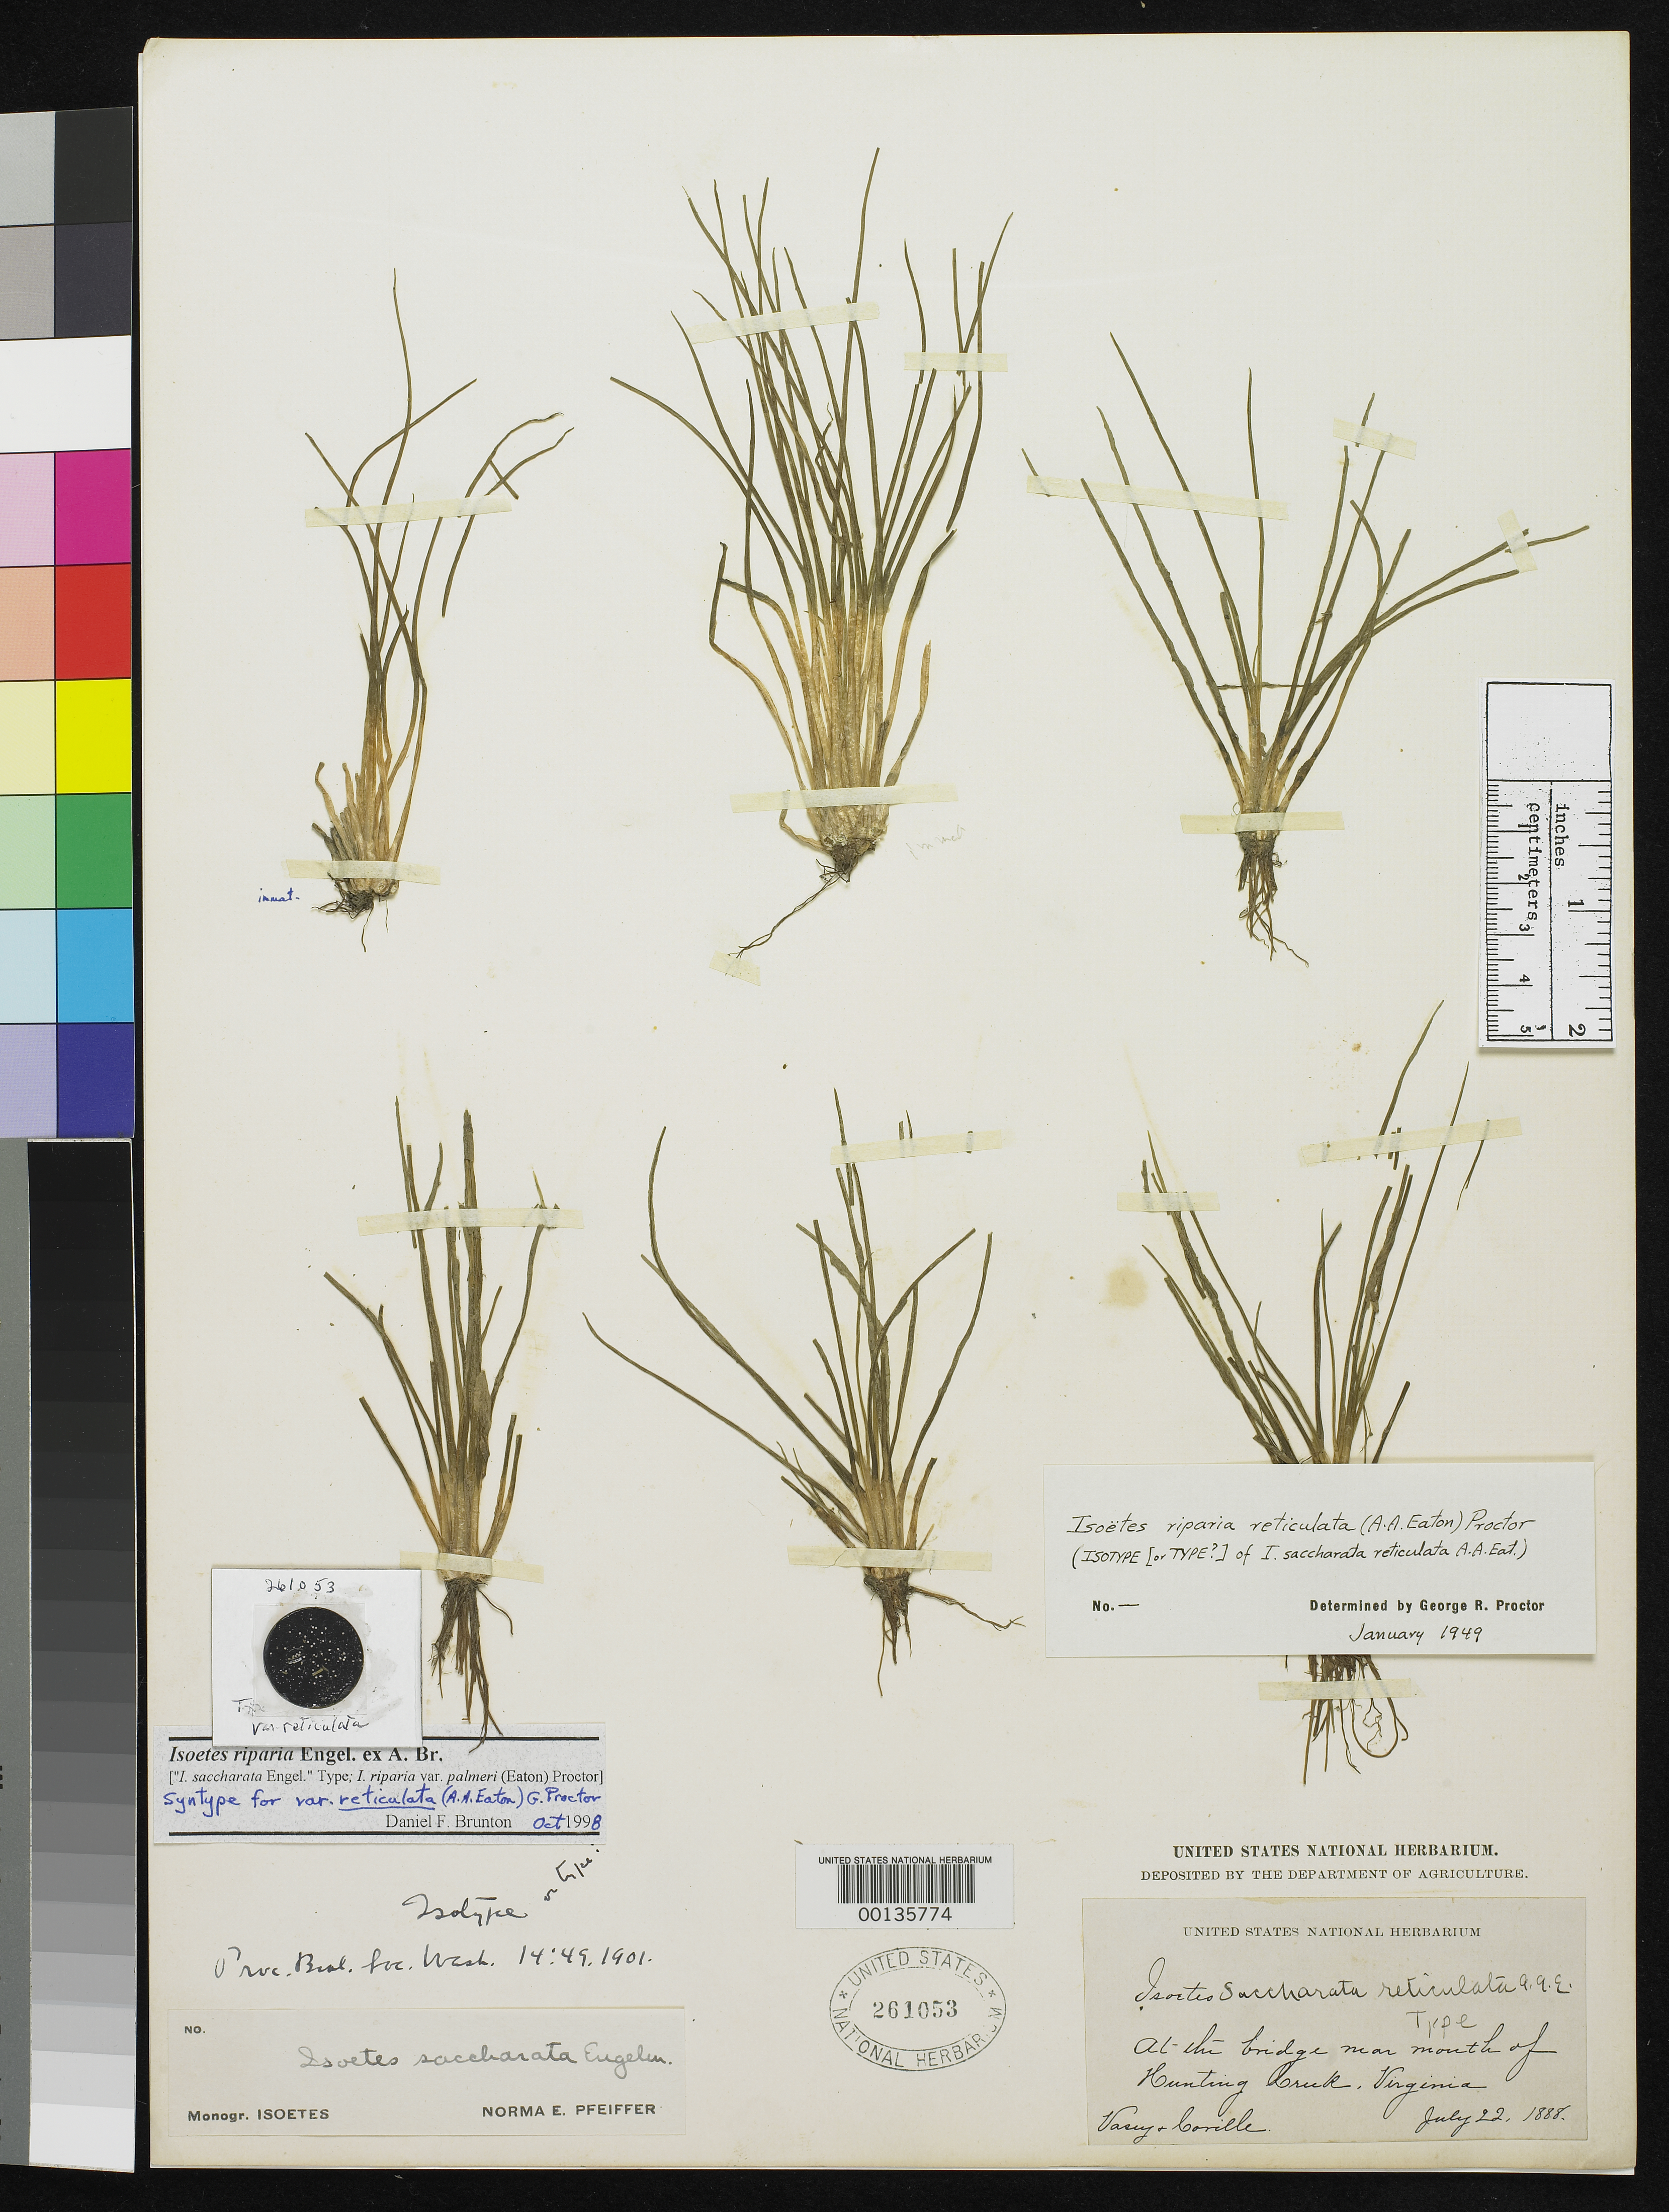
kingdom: Plantae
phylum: Tracheophyta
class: Lycopodiopsida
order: Isoetales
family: Isoetaceae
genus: Isoetes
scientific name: Isoetes saccharata var. reticulata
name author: A.A. Eaton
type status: Isosyntype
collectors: G. R. Vasey & F. V. Coville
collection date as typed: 22 Jul 1888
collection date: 1888-07-22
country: United States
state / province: Virginia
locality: At bridge near mouth of Hunting Creek.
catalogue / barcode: US 261053